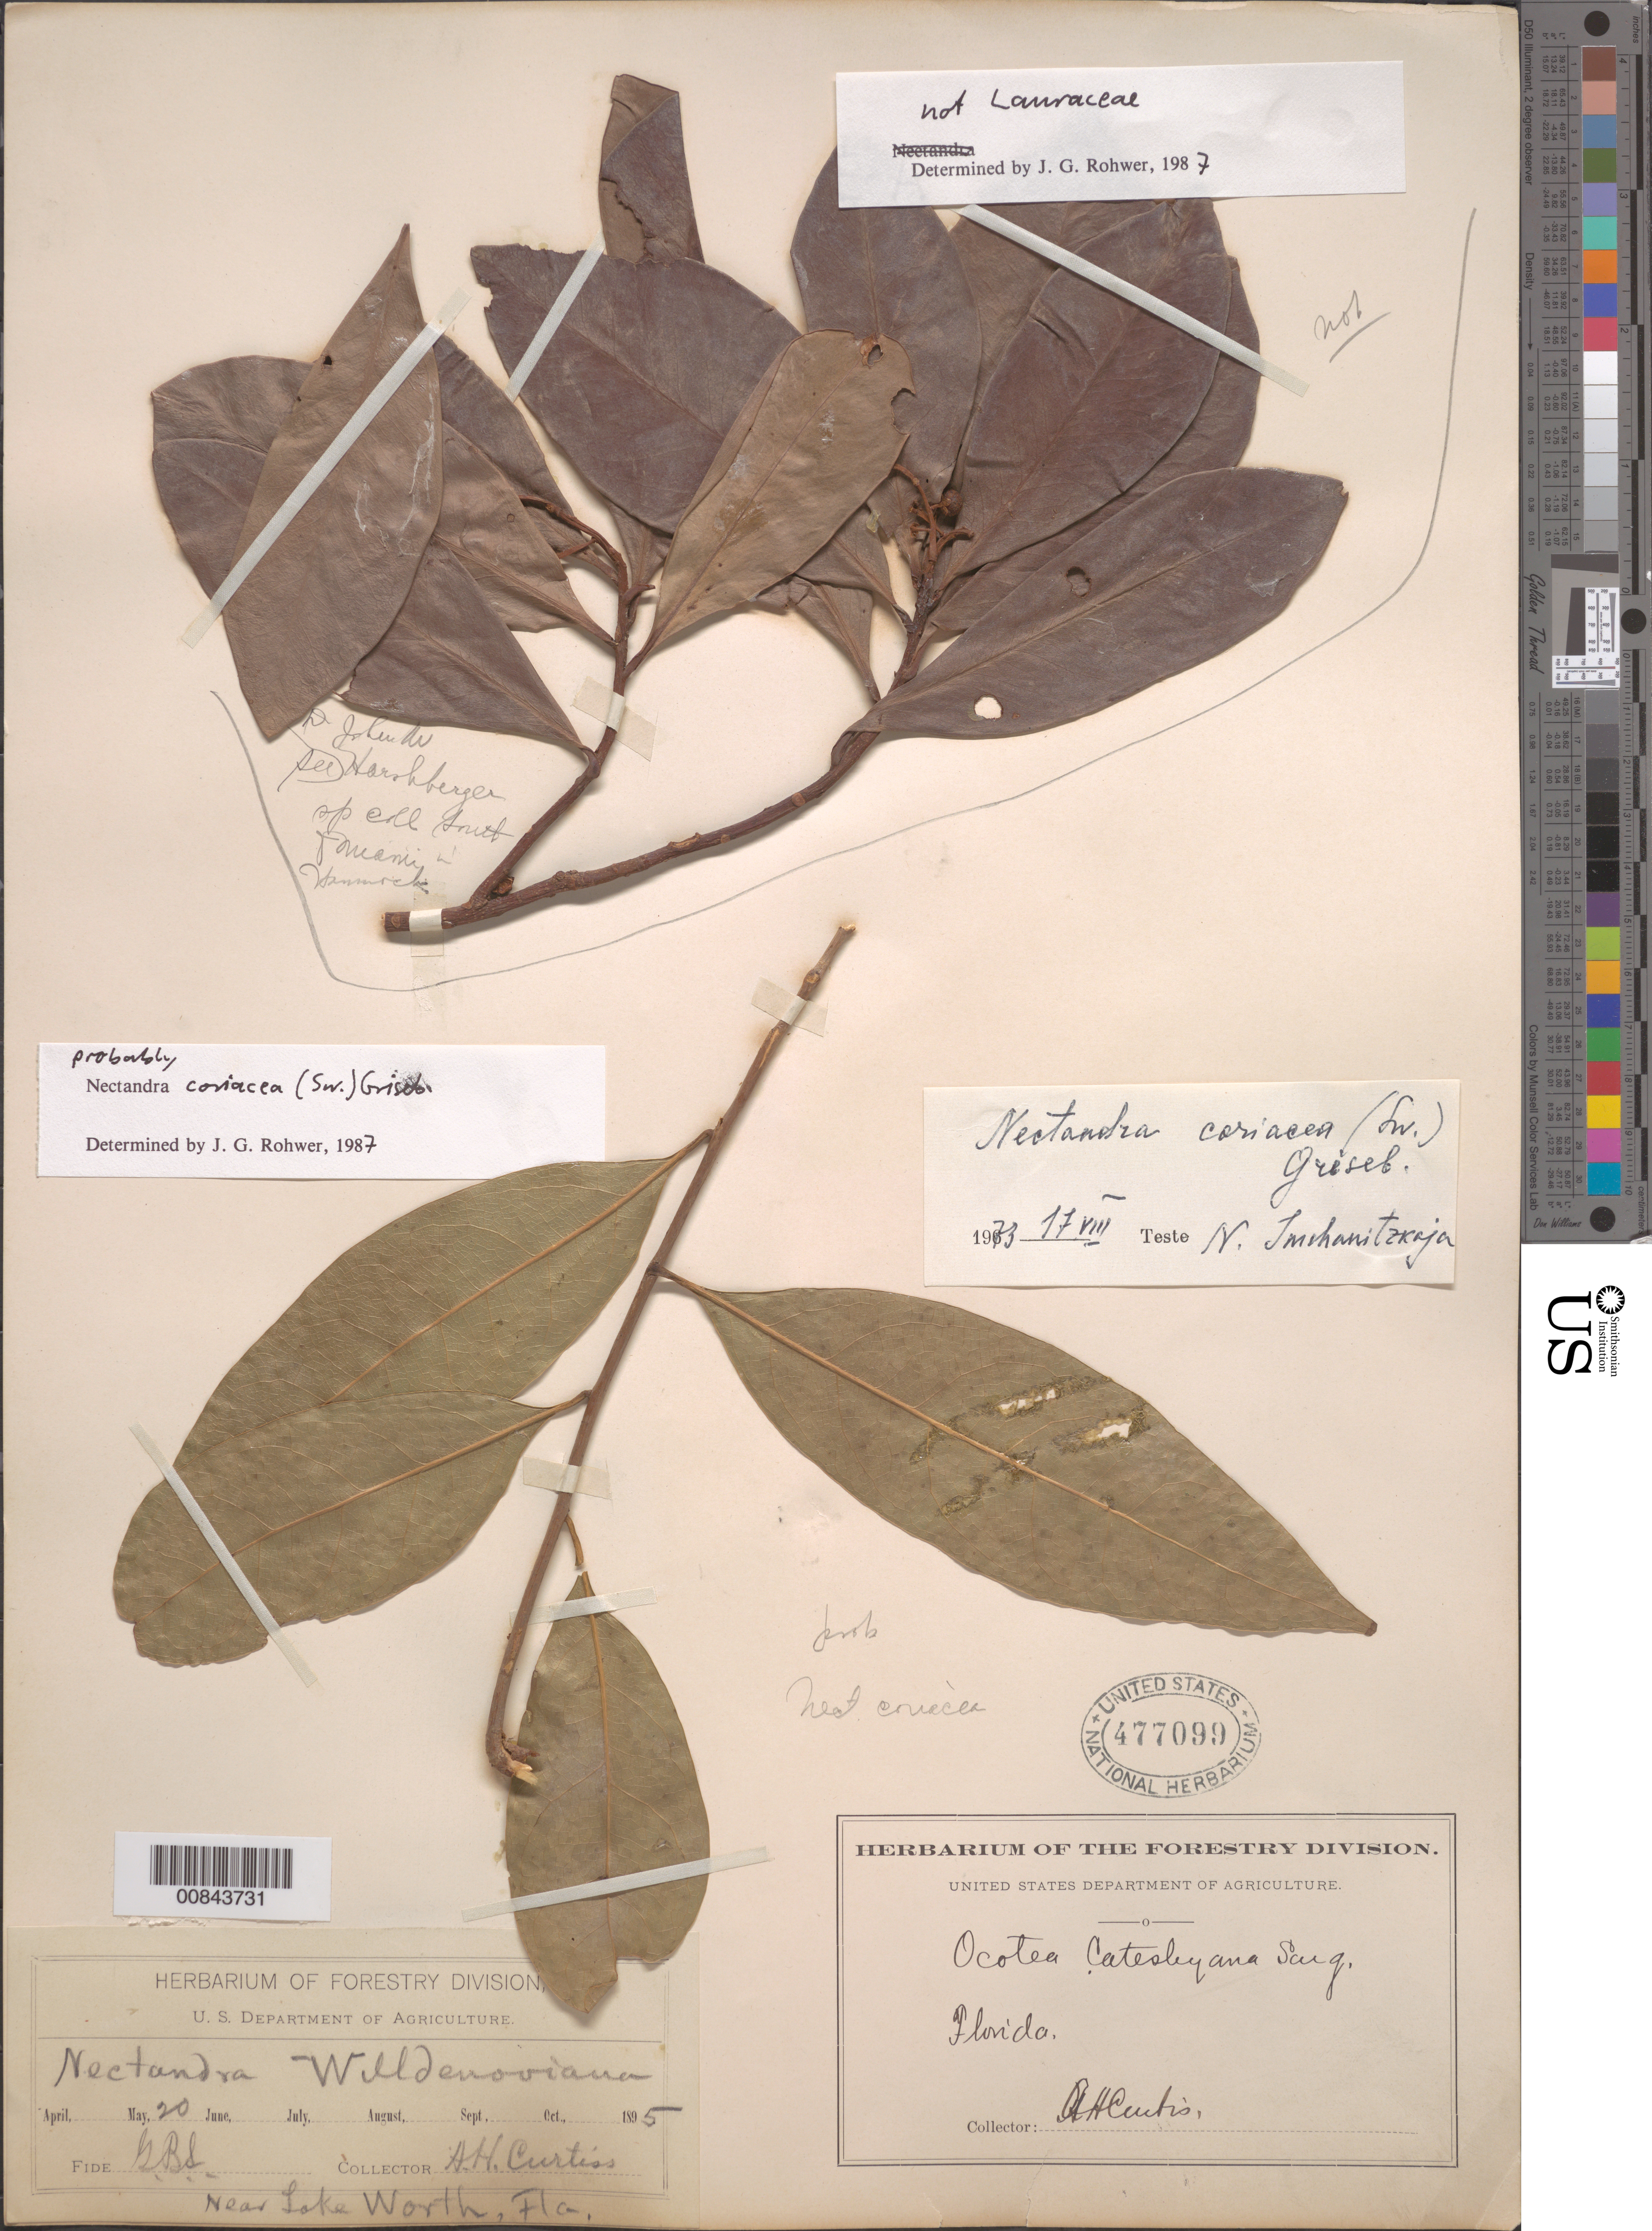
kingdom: Plantae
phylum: Tracheophyta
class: Magnoliopsida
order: Laurales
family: Lauraceae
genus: Nectandra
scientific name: Nectandra coriacea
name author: (Sw.) Griseb.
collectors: A. H. Curtiss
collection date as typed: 20 May 1895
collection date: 1895-05-20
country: United States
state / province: Florida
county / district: Palm Beach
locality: Near Lake Worth.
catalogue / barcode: US 477099